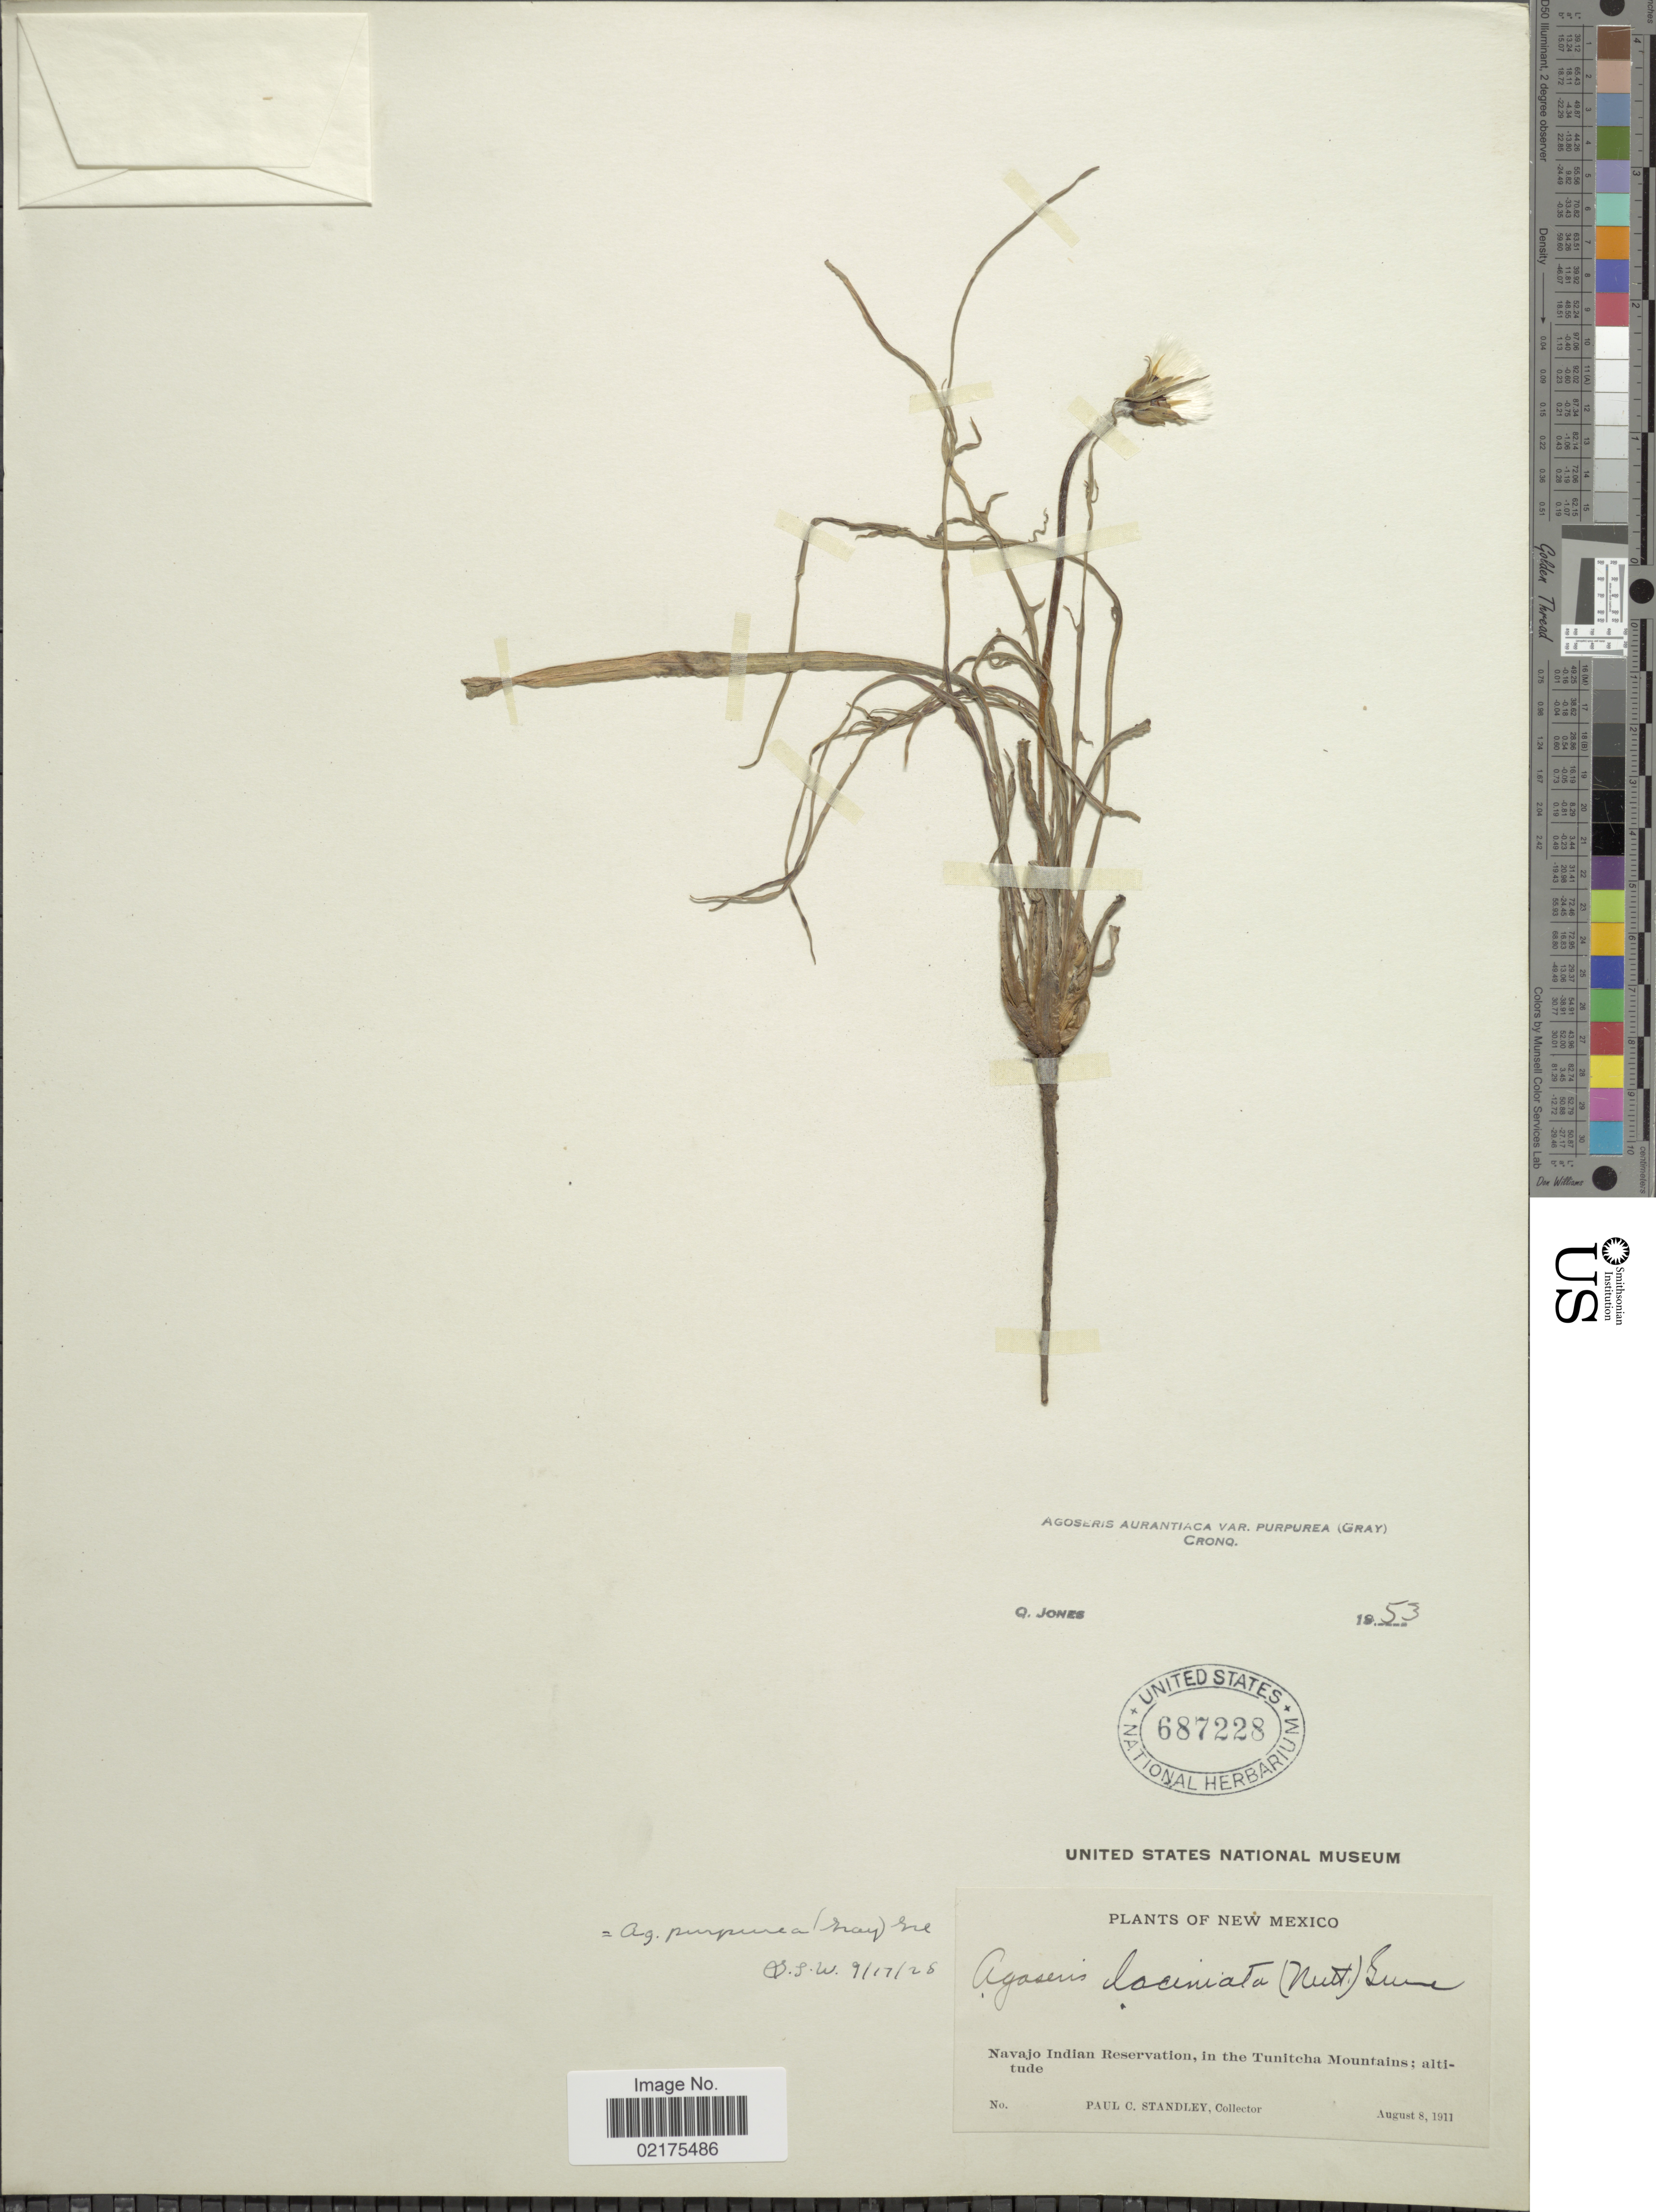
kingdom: Plantae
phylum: Tracheophyta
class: Magnoliopsida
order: Asterales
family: Asteraceae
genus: Agoseris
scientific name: Agoseris aurantiaca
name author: (Hook.) Greene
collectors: P. C. Standley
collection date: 1911-08-08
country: United States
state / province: New Mexico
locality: Navajo Indian Reservation, in the Tunitcha Mountains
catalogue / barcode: US 687228